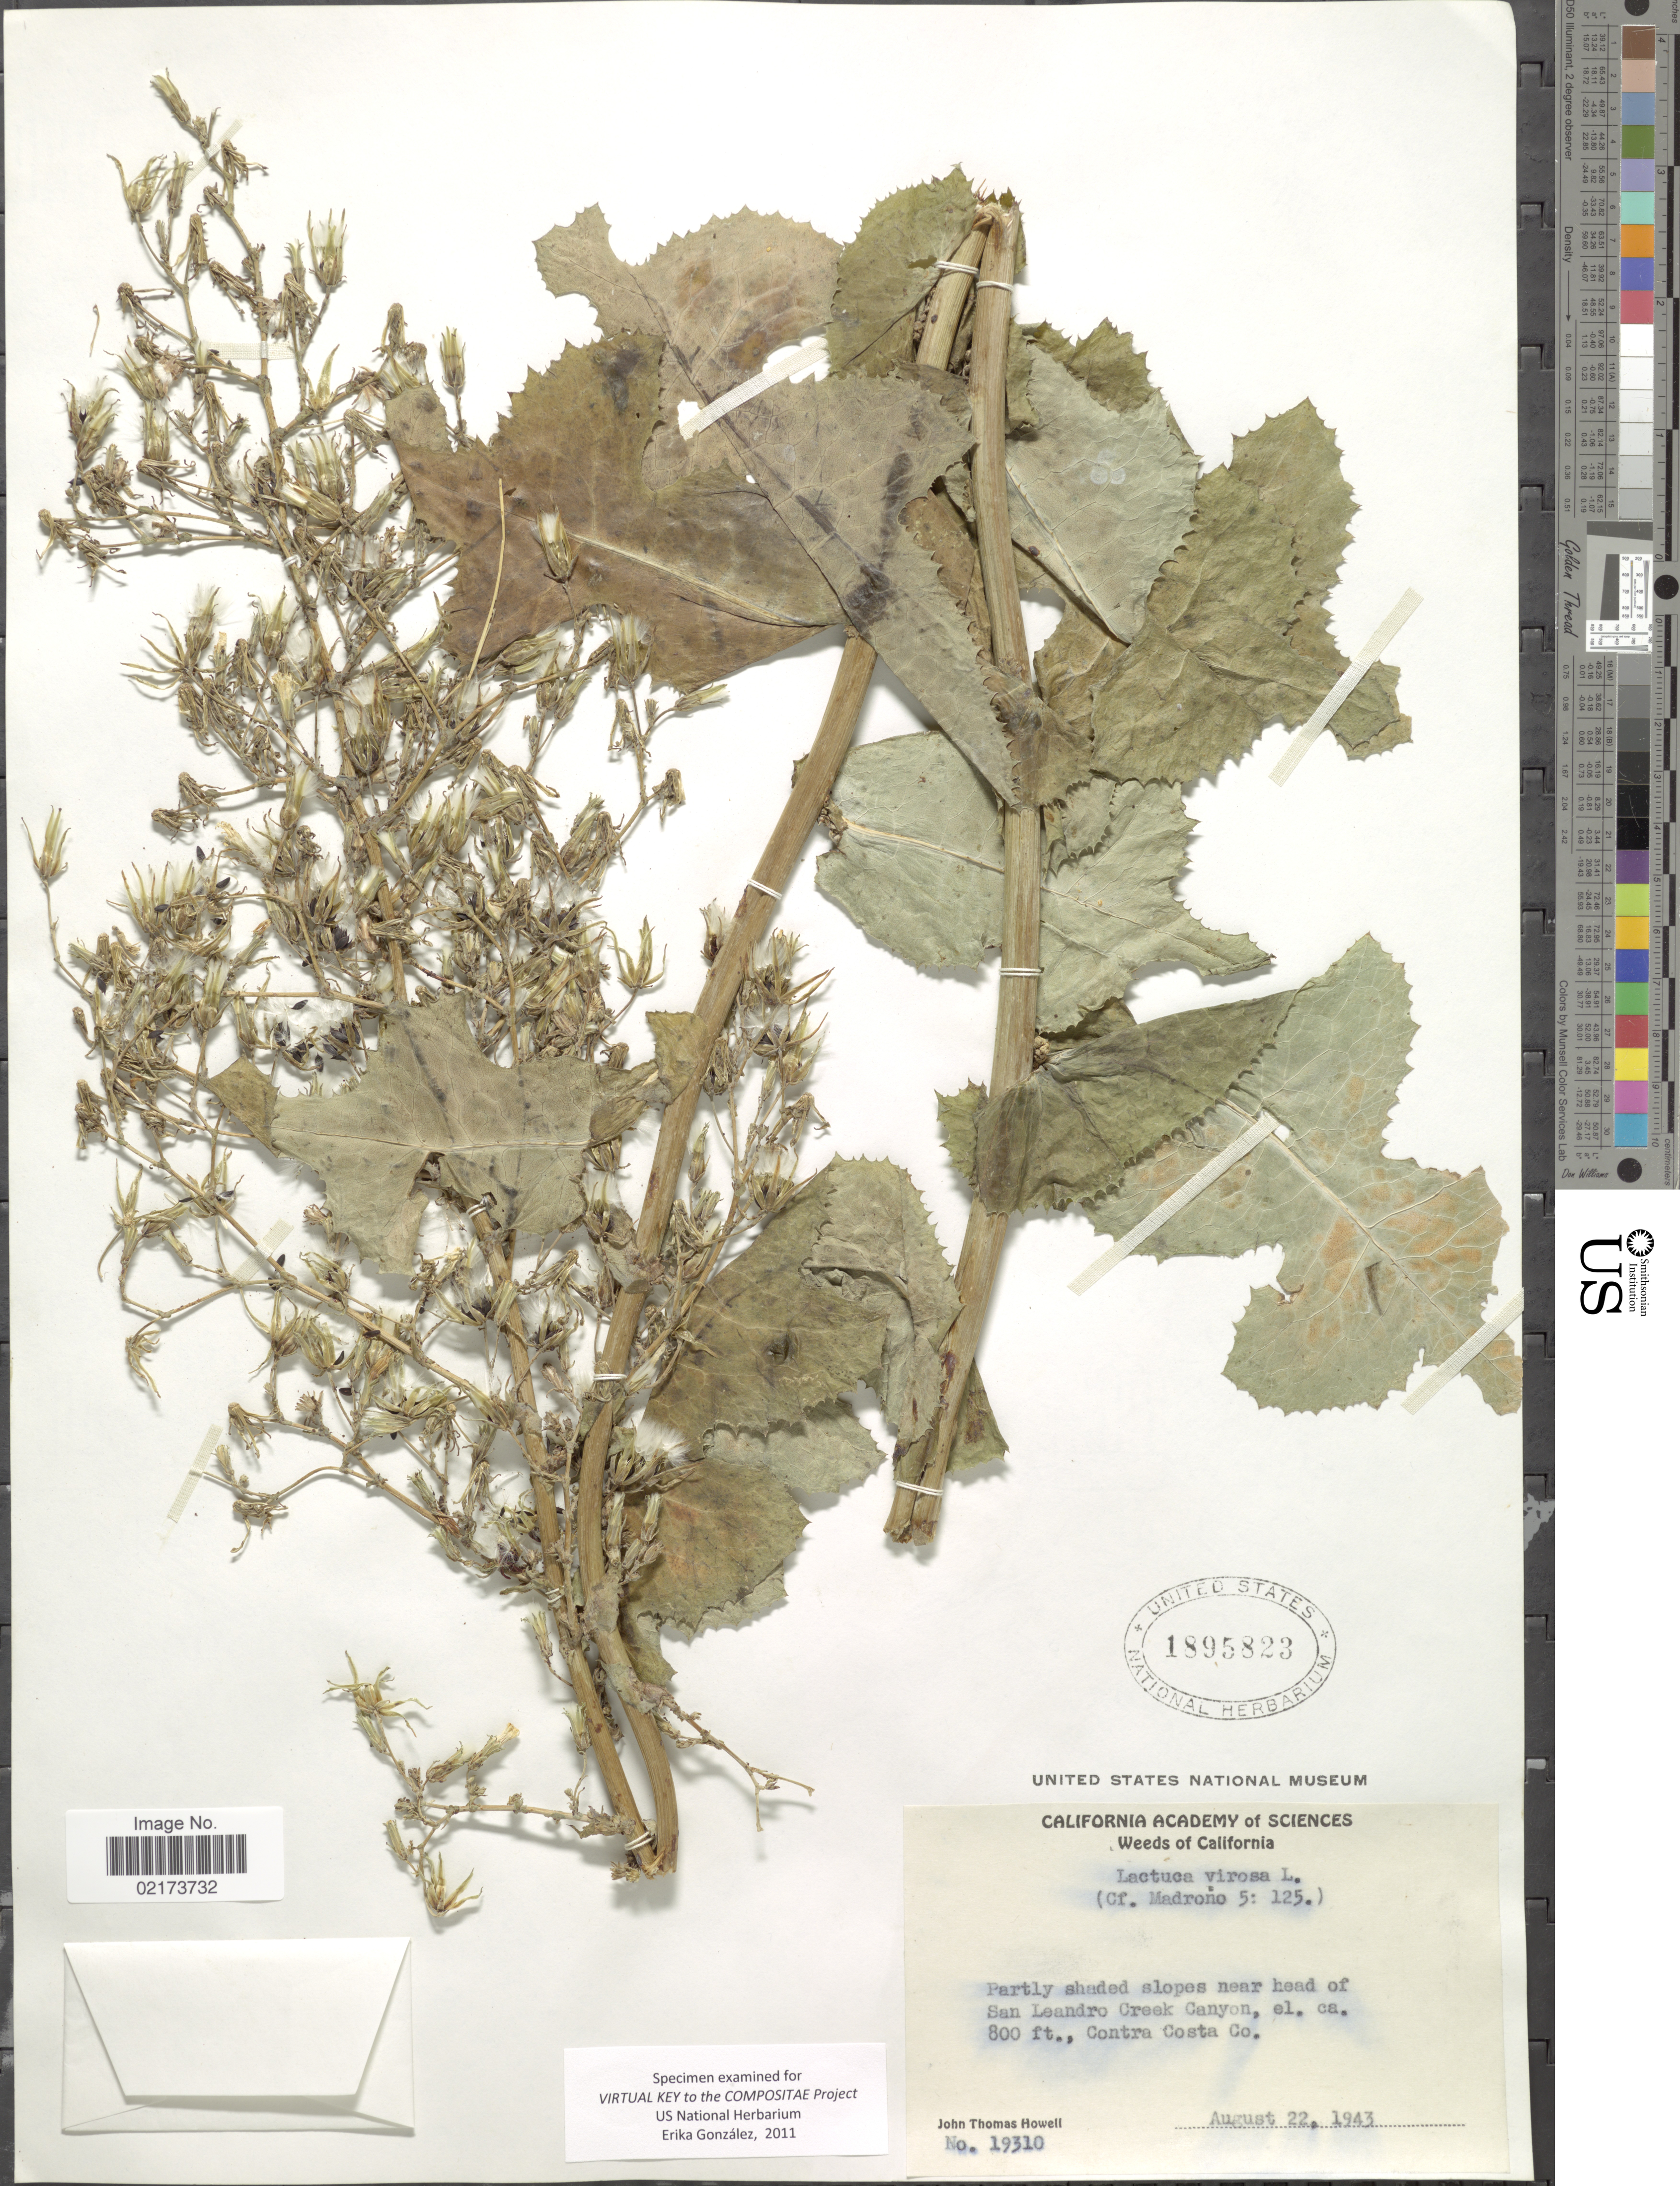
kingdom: Plantae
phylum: Tracheophyta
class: Magnoliopsida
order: Asterales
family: Asteraceae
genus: Lactuca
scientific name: Lactuca virosa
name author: L.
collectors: J. T. Howell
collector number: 19310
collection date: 1943-08-22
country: United States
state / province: California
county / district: Contra Costa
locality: Slopes near head of San Leandro Creek Canyon, Contra Costa Co.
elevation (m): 244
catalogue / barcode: US 1895823